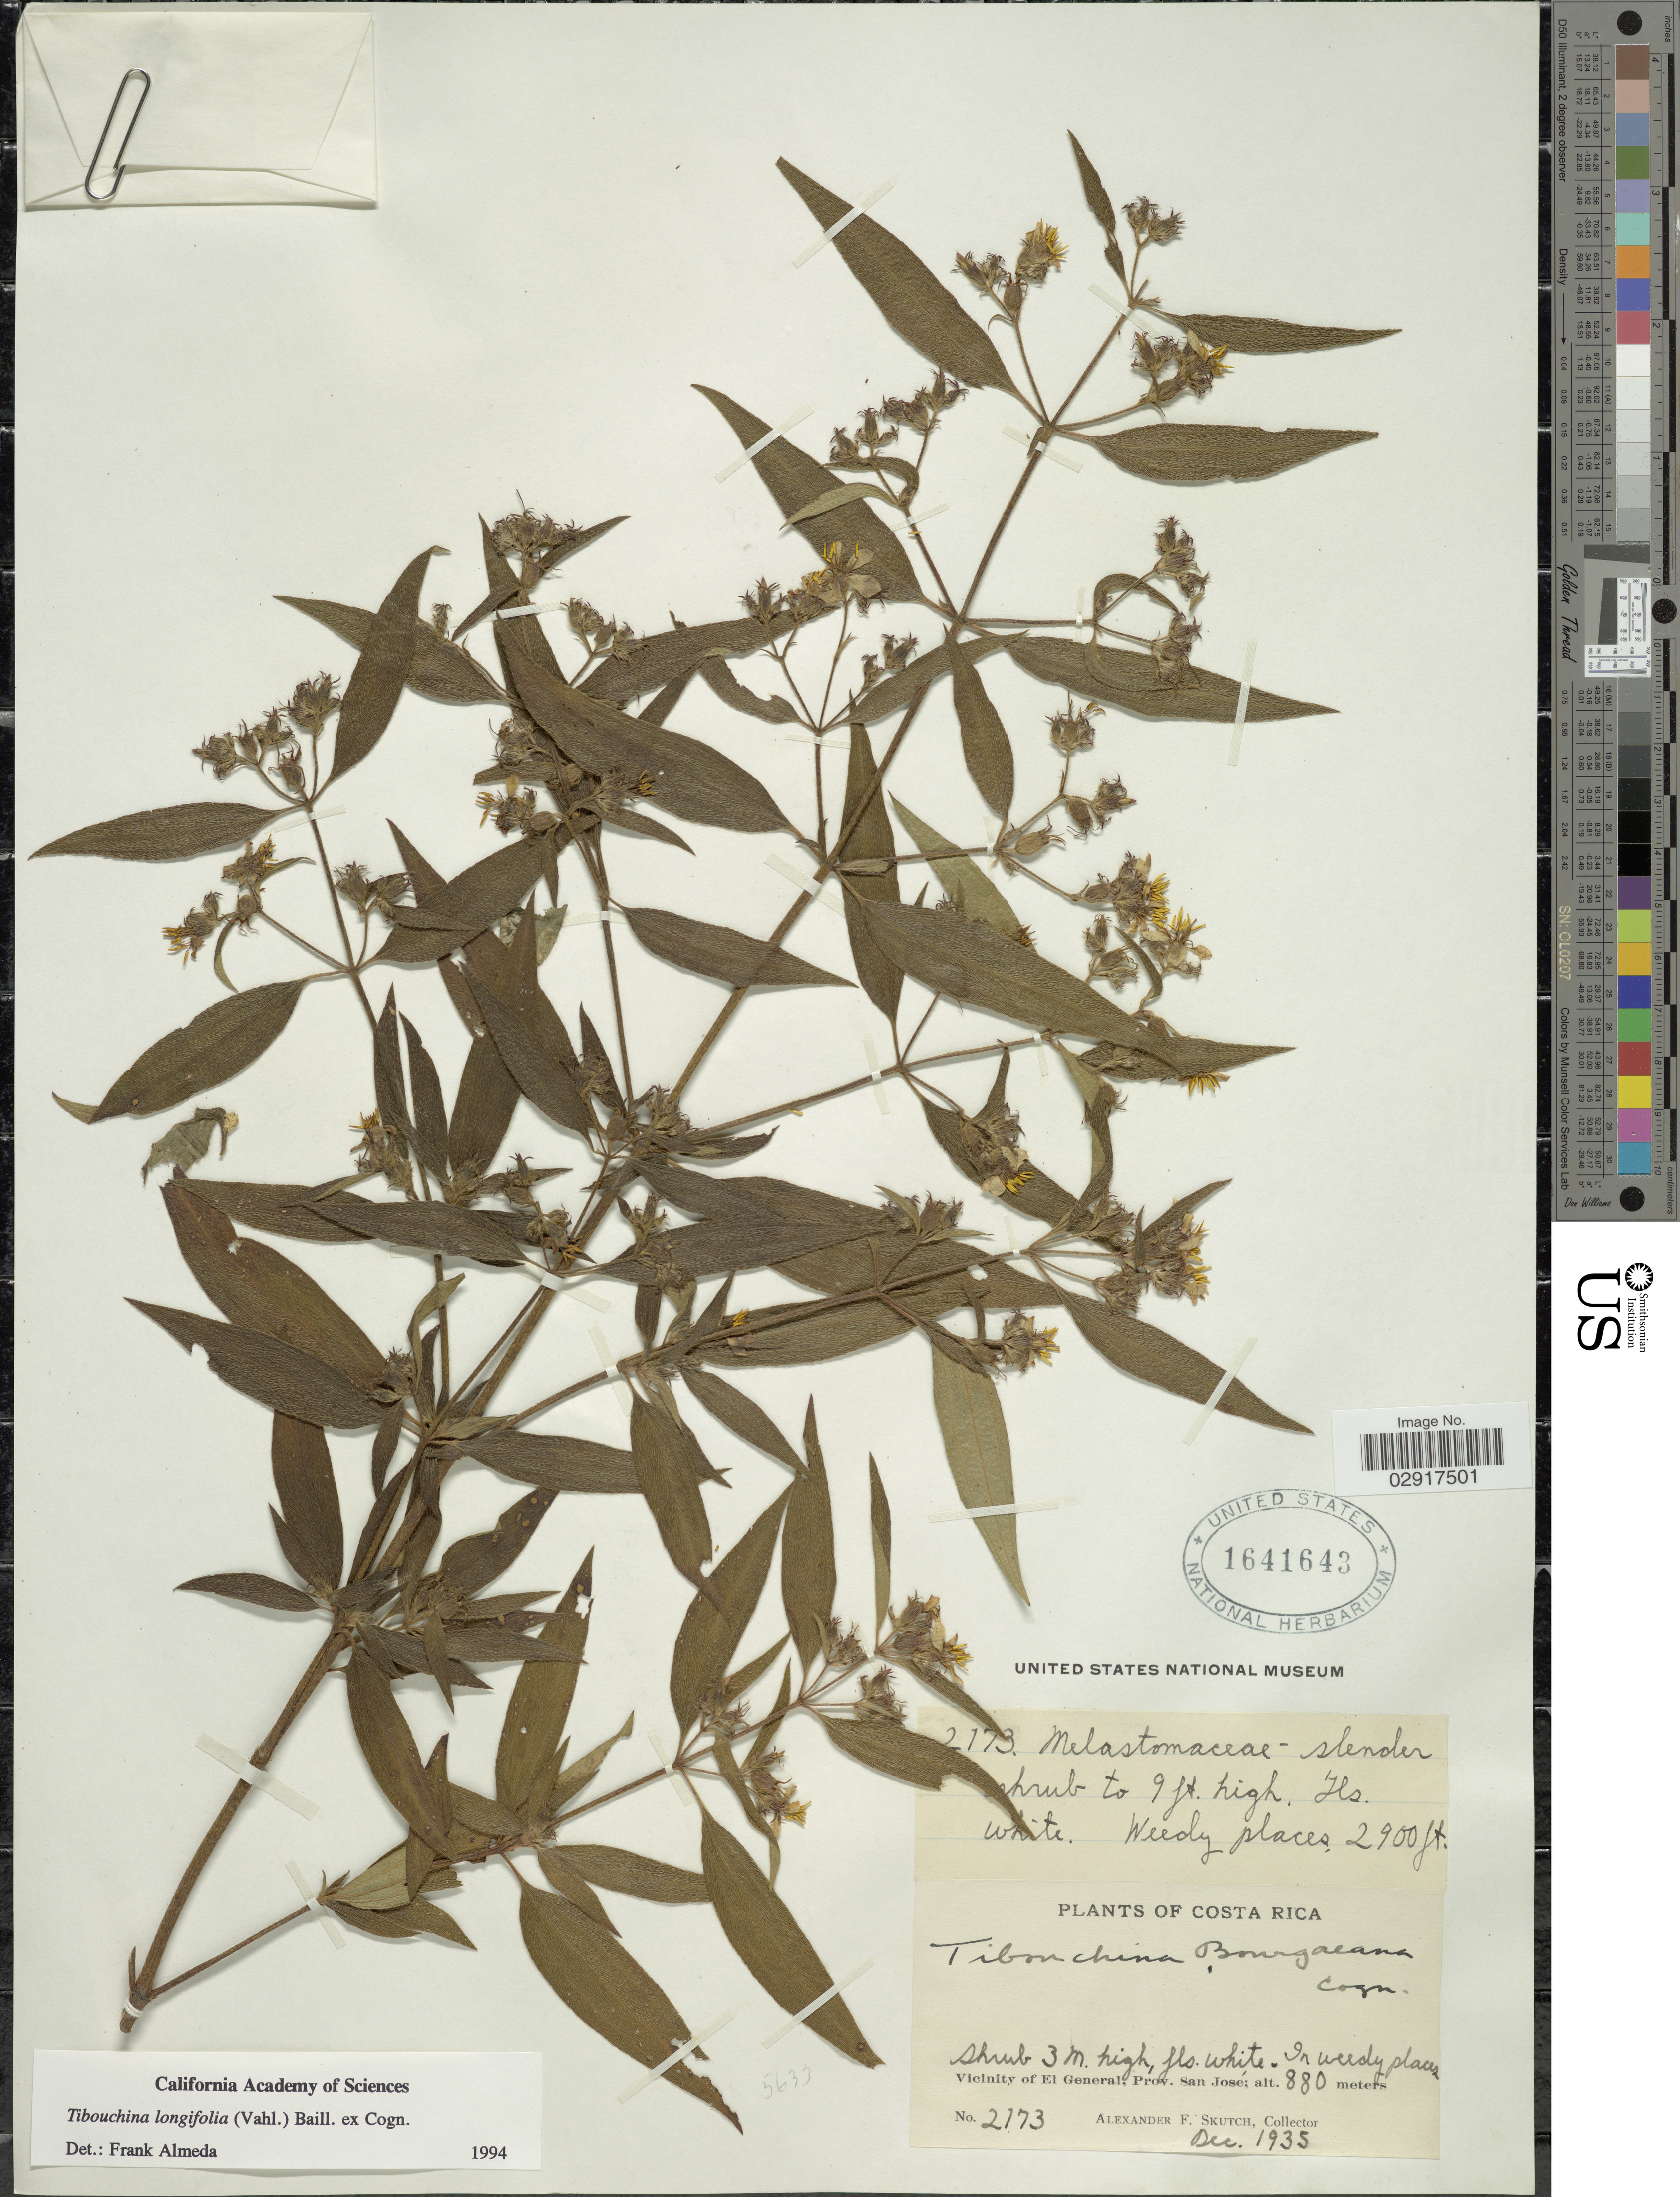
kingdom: Plantae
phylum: Tracheophyta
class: Magnoliopsida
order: Myrtales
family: Melastomataceae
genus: Chaetogastra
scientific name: Chaetogastra longifolia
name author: (Vahl) DC.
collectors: A. F. Skutch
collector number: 2173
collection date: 1935-12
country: Costa Rica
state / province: San José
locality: Vicinity of El General, Prov. San José.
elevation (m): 880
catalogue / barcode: US 1641643